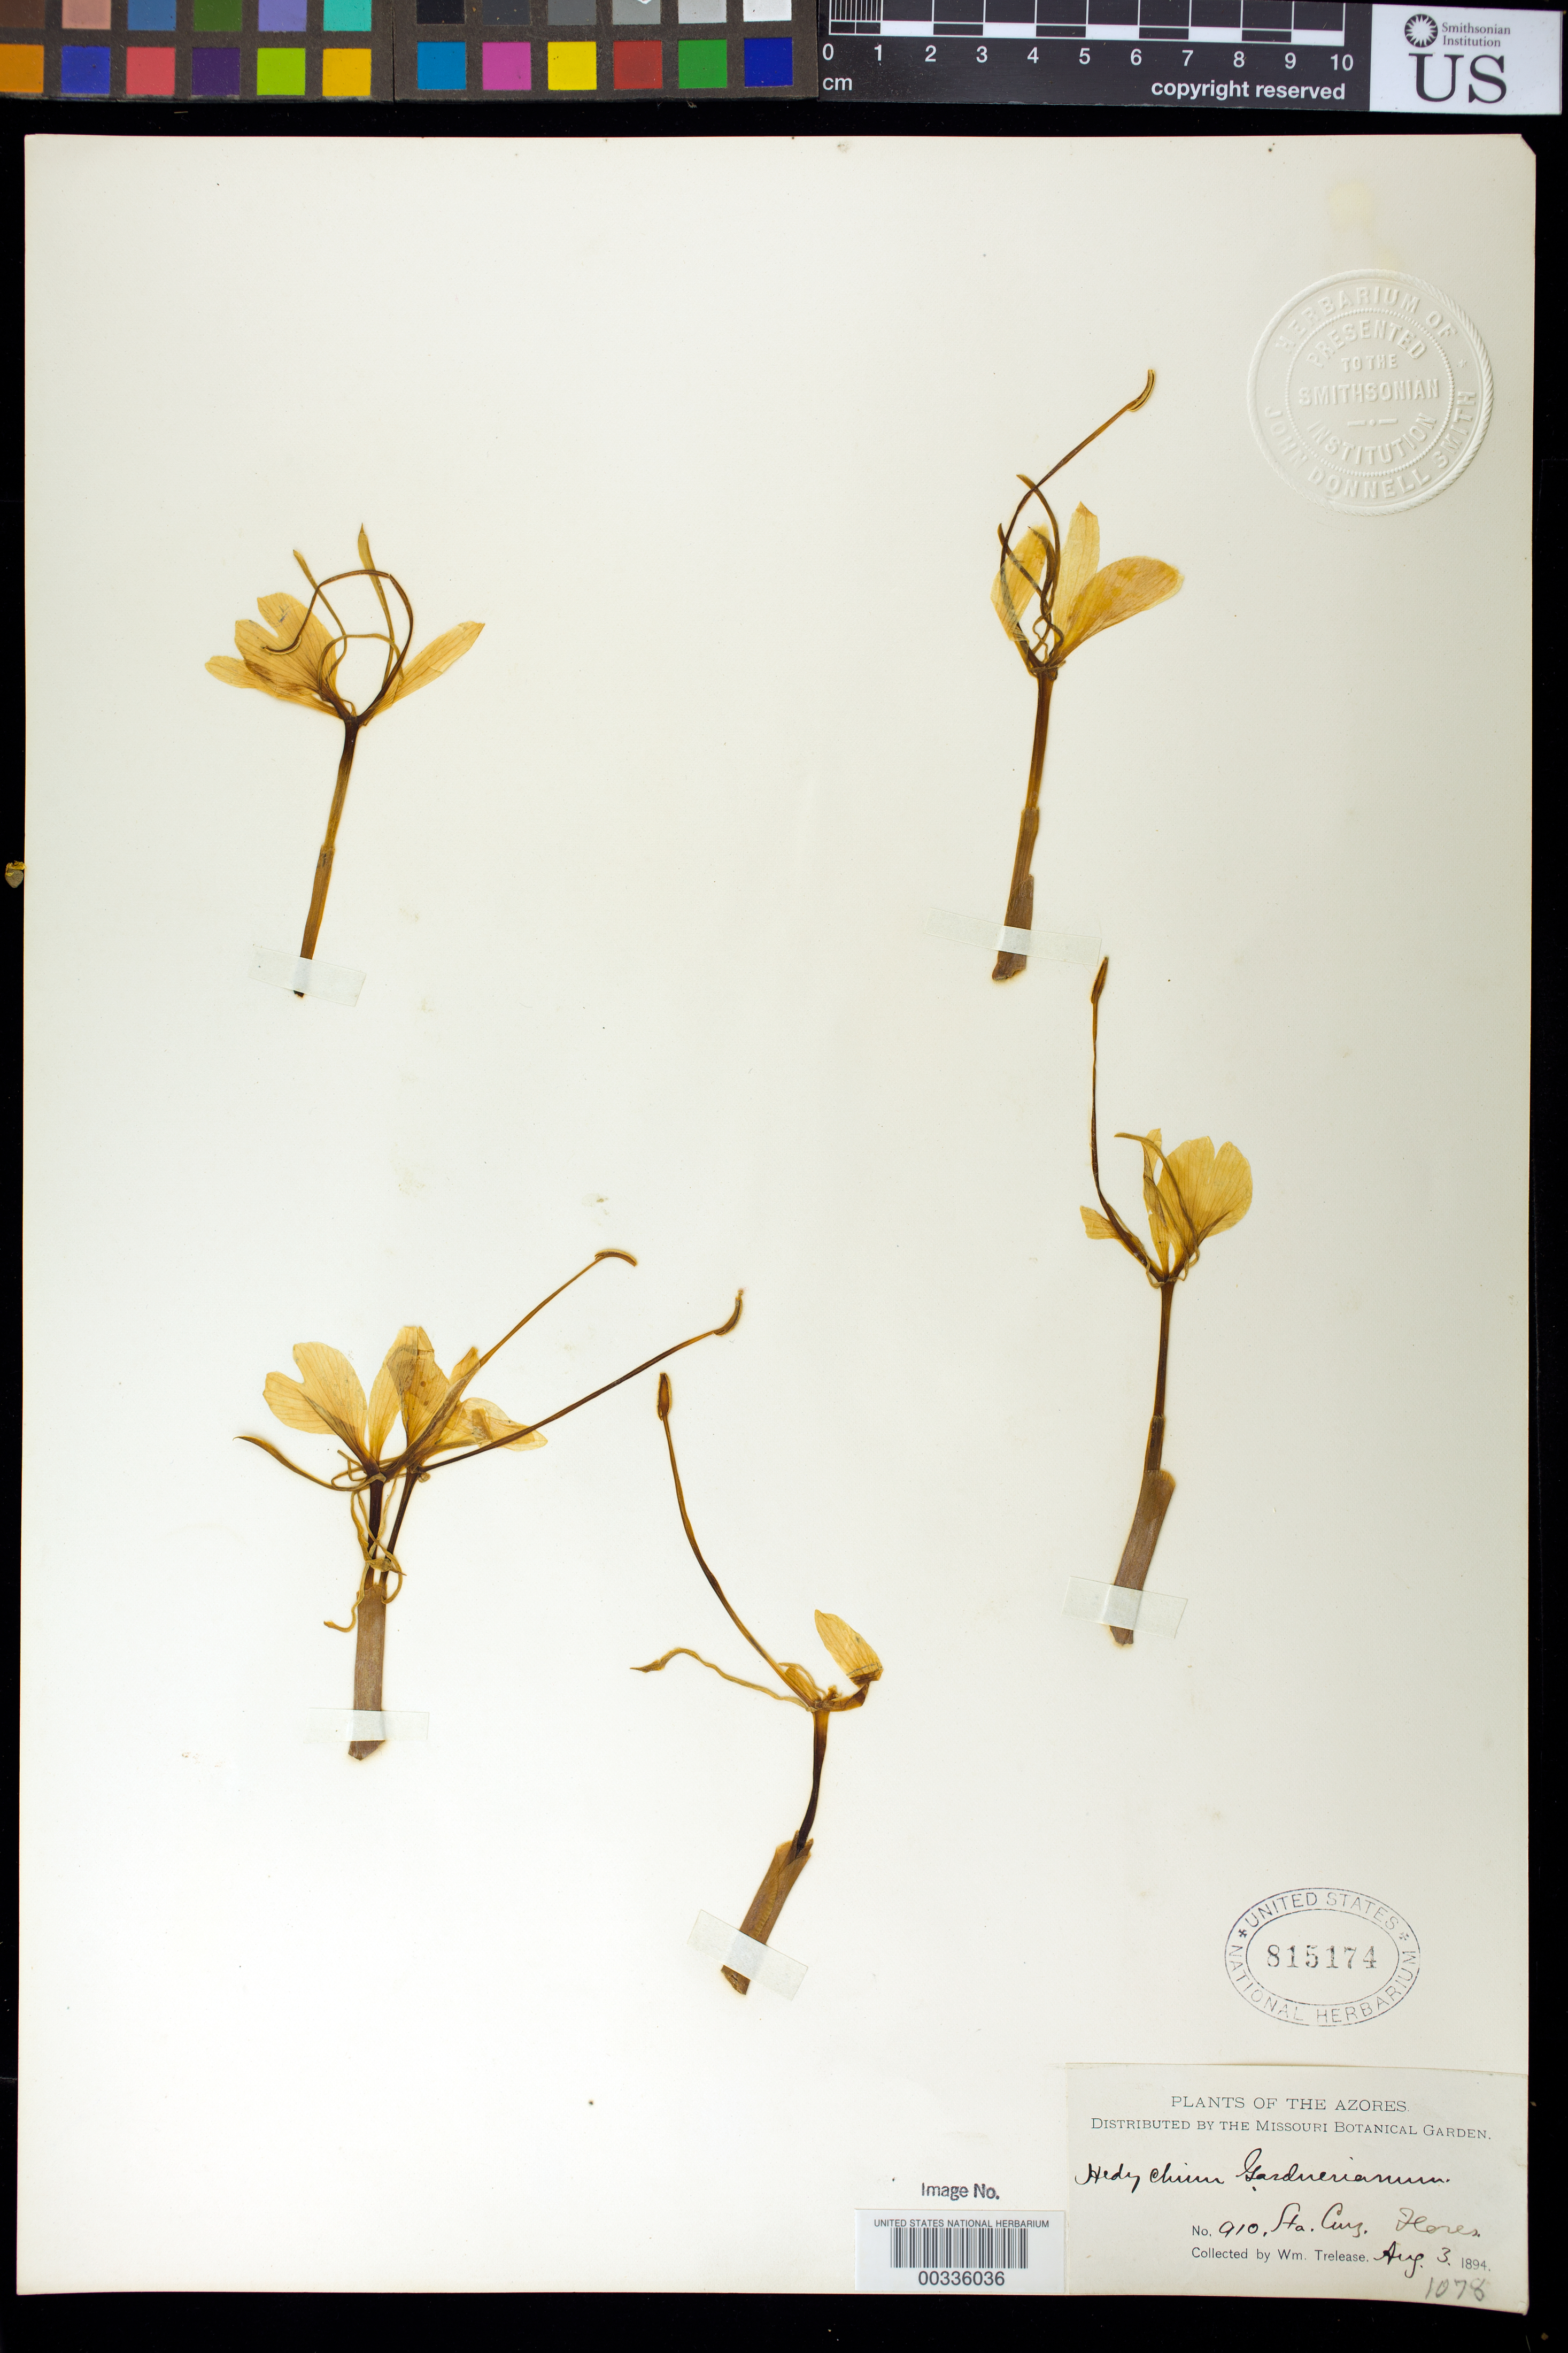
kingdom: Plantae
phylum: Tracheophyta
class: Liliopsida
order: Zingiberales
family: Zingiberaceae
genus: Hedychium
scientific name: Hedychium gardnerianum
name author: Sheppard ex Ker Gawl.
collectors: W. Trelease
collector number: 910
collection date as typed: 03 Aug 1894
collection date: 1894-08-03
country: Portugal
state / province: Azores (Aut. Reg.)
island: Flores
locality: Santa Cruz das Flores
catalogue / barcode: US 815174